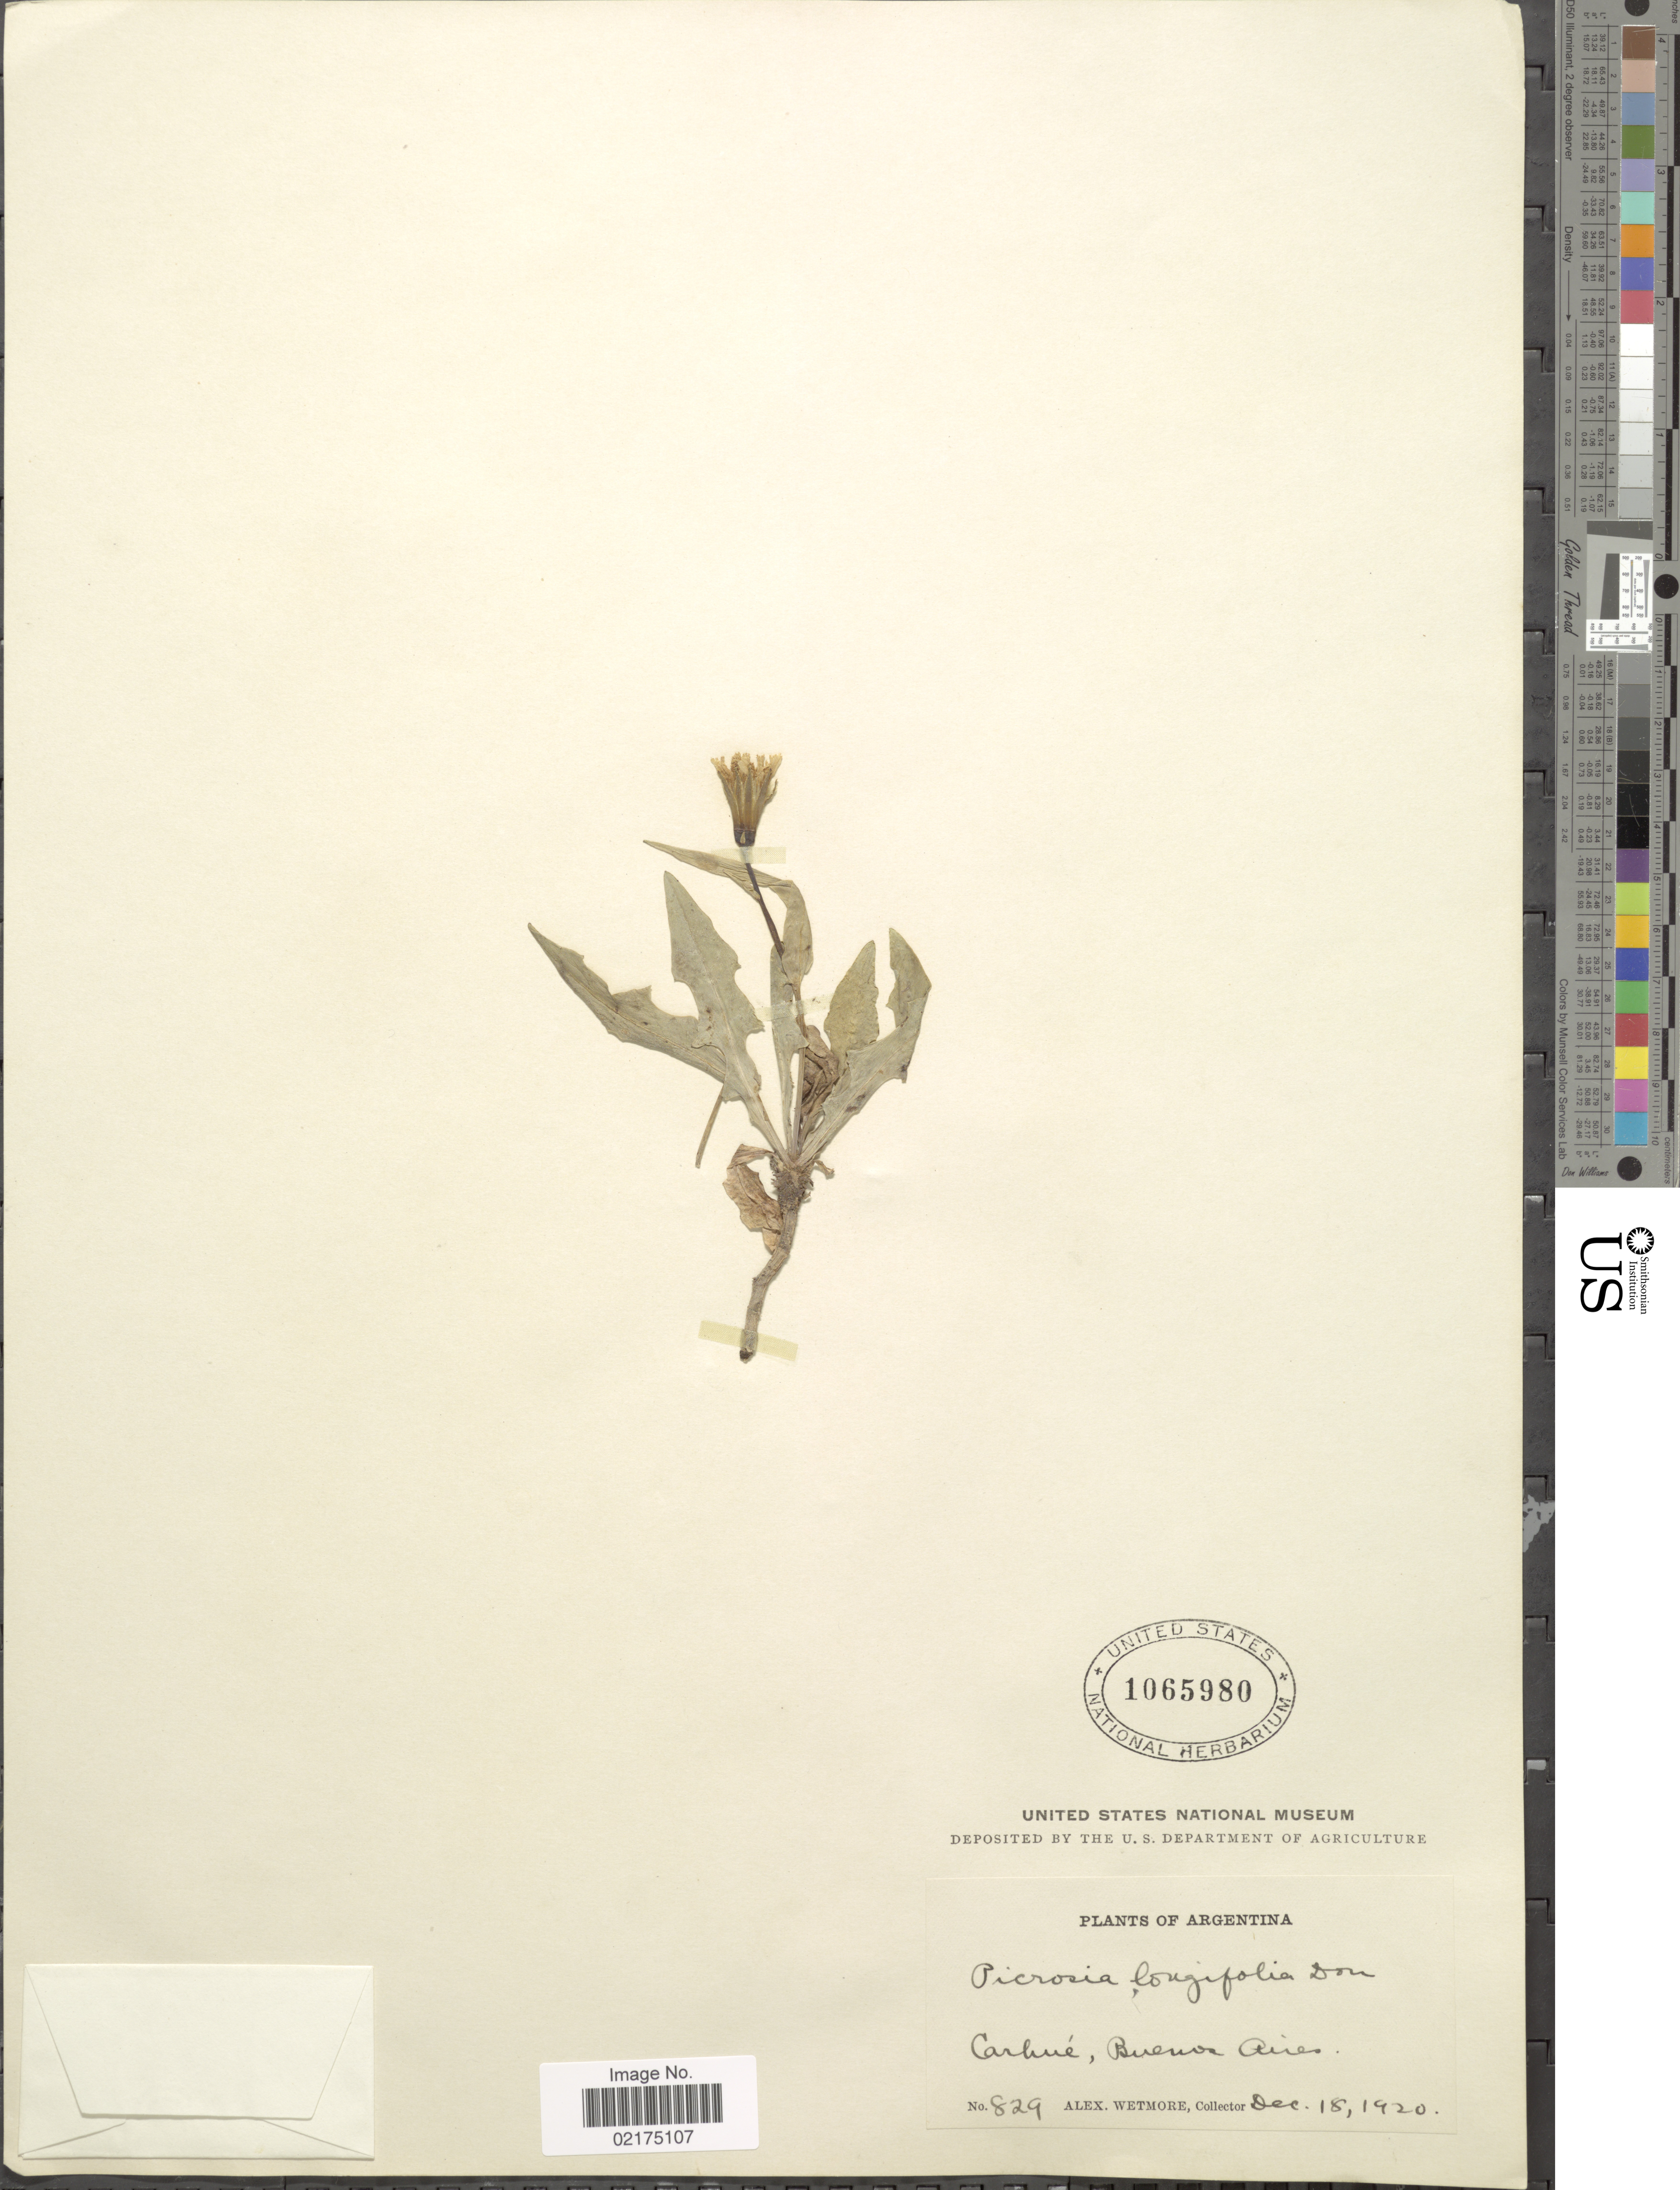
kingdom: Plantae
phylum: Tracheophyta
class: Magnoliopsida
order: Asterales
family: Asteraceae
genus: Picrosia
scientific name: Picrosia longifolia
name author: D. Don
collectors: A. Wetmore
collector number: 829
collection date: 1920-12-18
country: Argentina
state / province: Buenos Aires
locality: Carhue.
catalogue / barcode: US 1065980